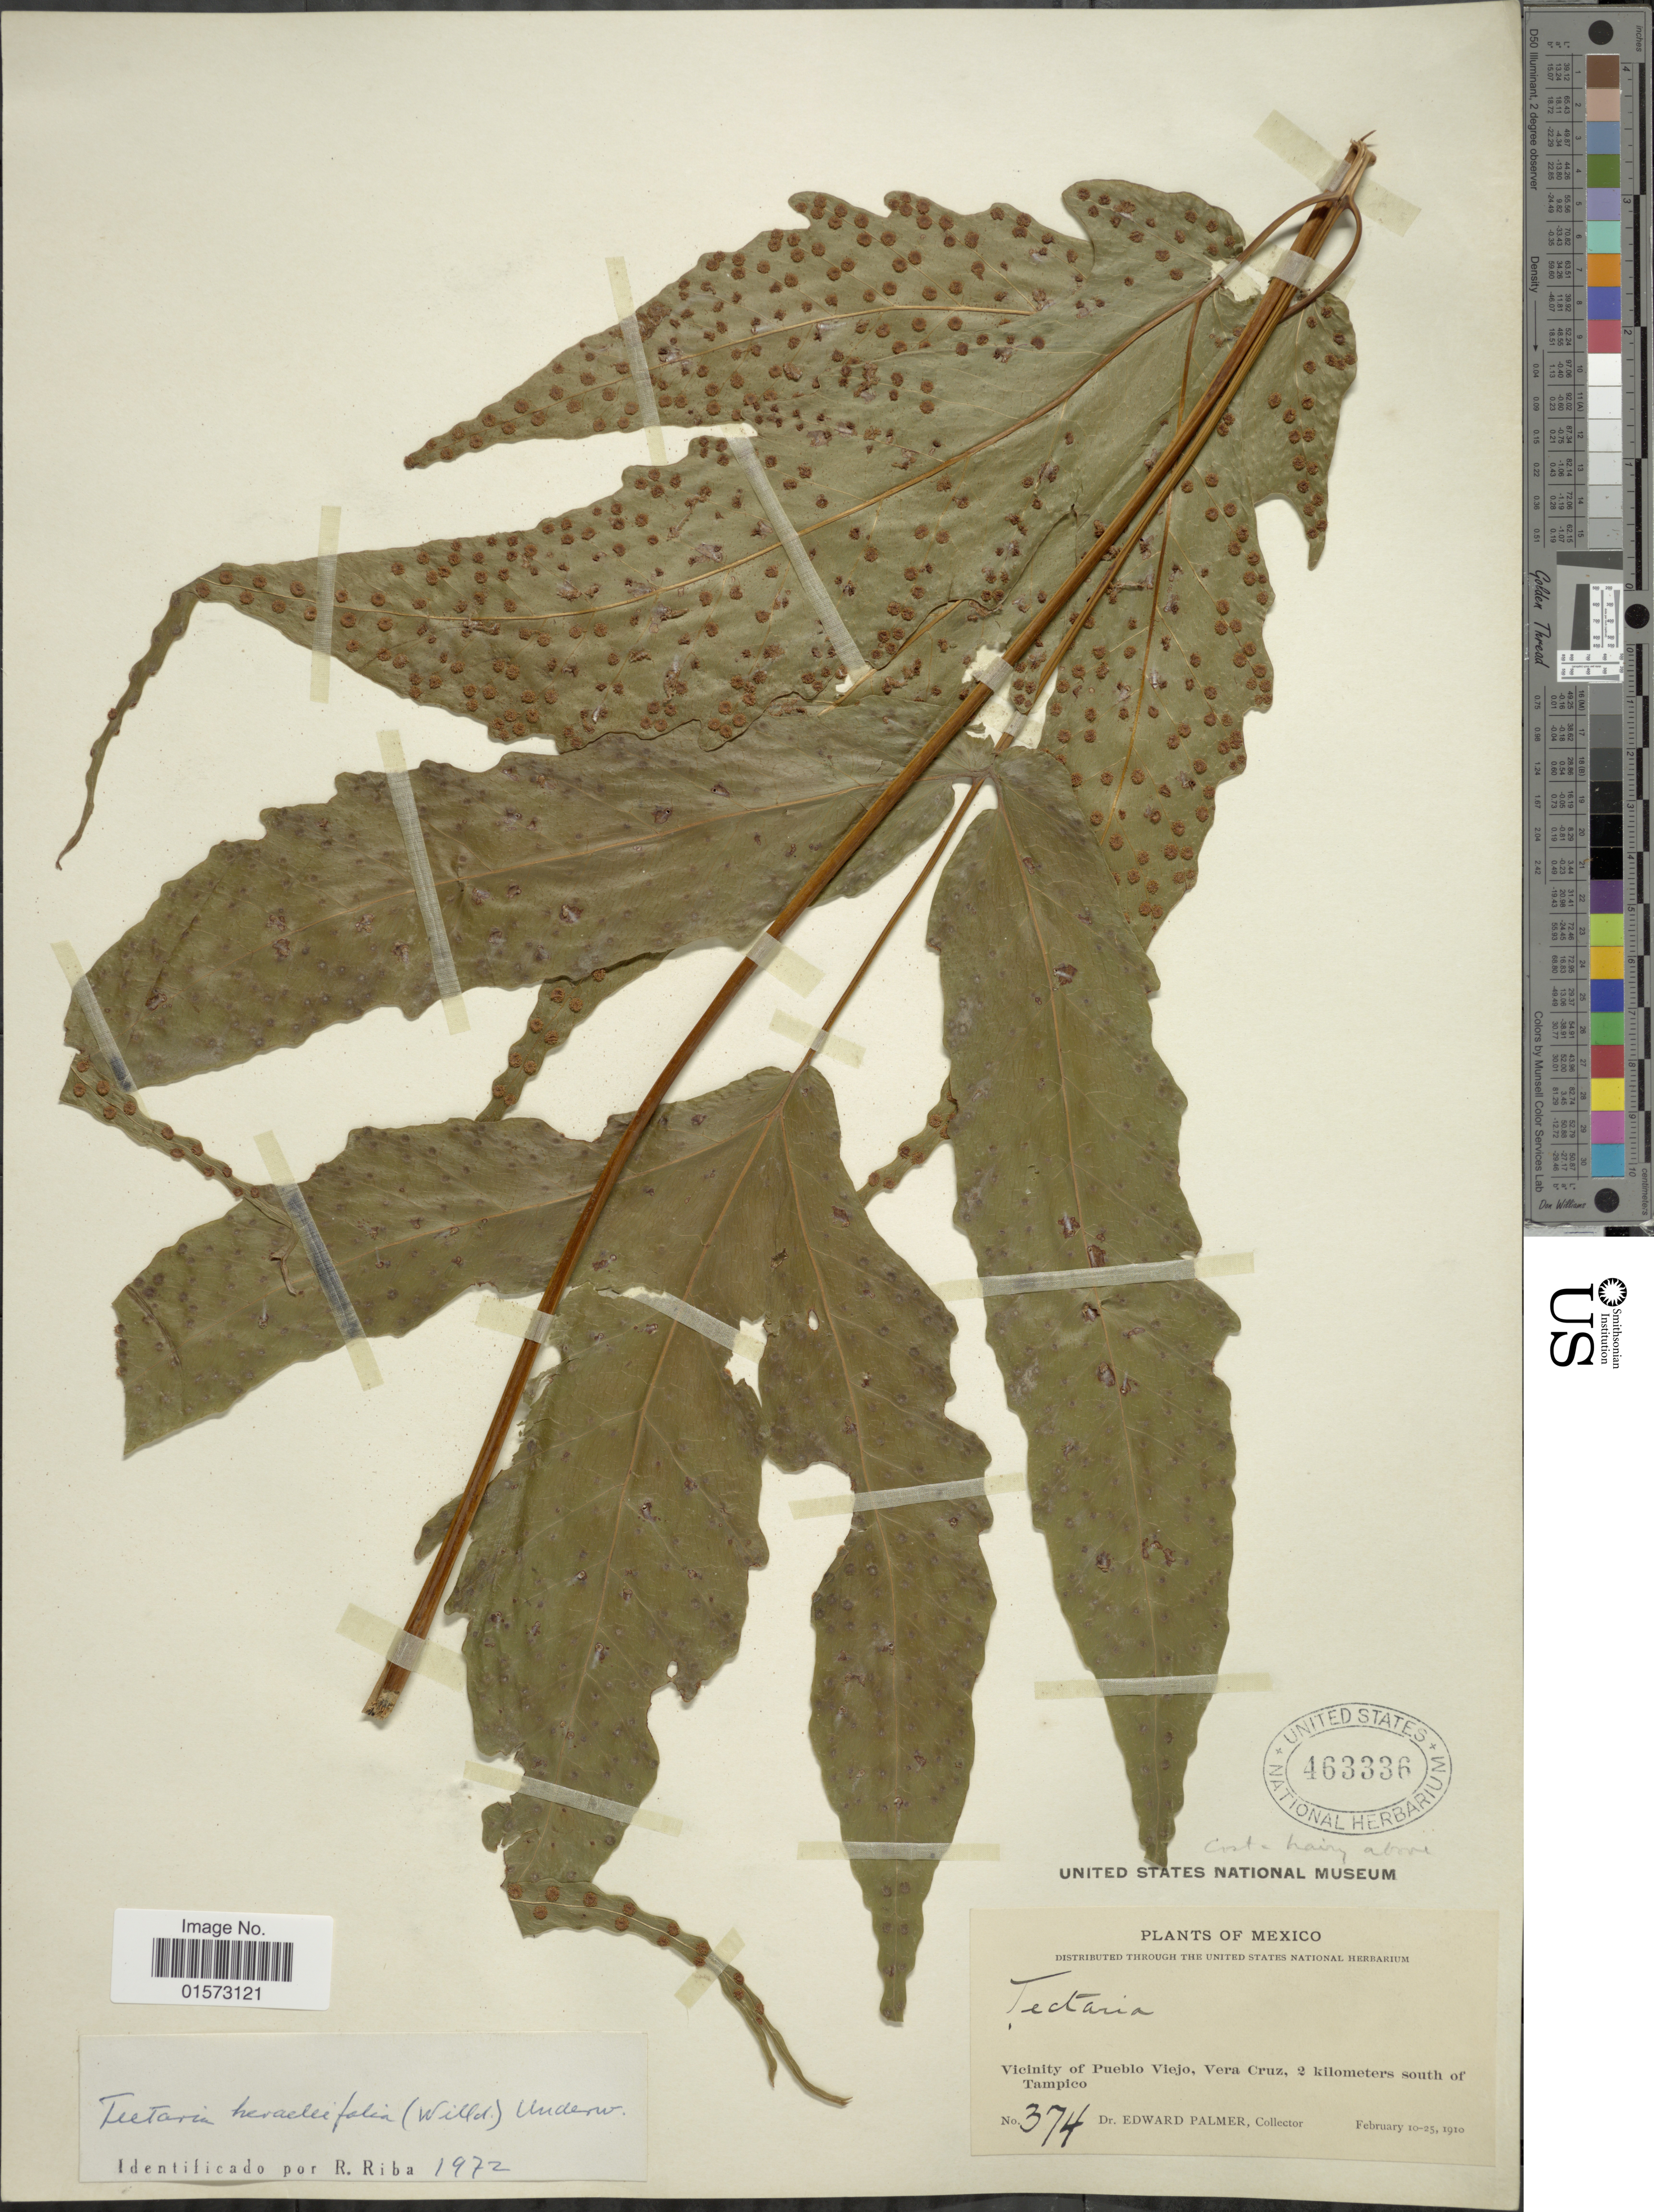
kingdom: Plantae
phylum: Tracheophyta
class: Polypodiopsida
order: Polypodiales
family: Tectariaceae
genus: Tectaria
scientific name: Tectaria heracleifolia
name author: (Willd.) Underw.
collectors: E. Palmer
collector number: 374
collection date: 1910-02-10/1910-02-25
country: Mexico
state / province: Veracruz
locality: Vicinity of Pueblo Viejo, Vera Cruz, 2 kilometers south of Tampico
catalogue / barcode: US 463336